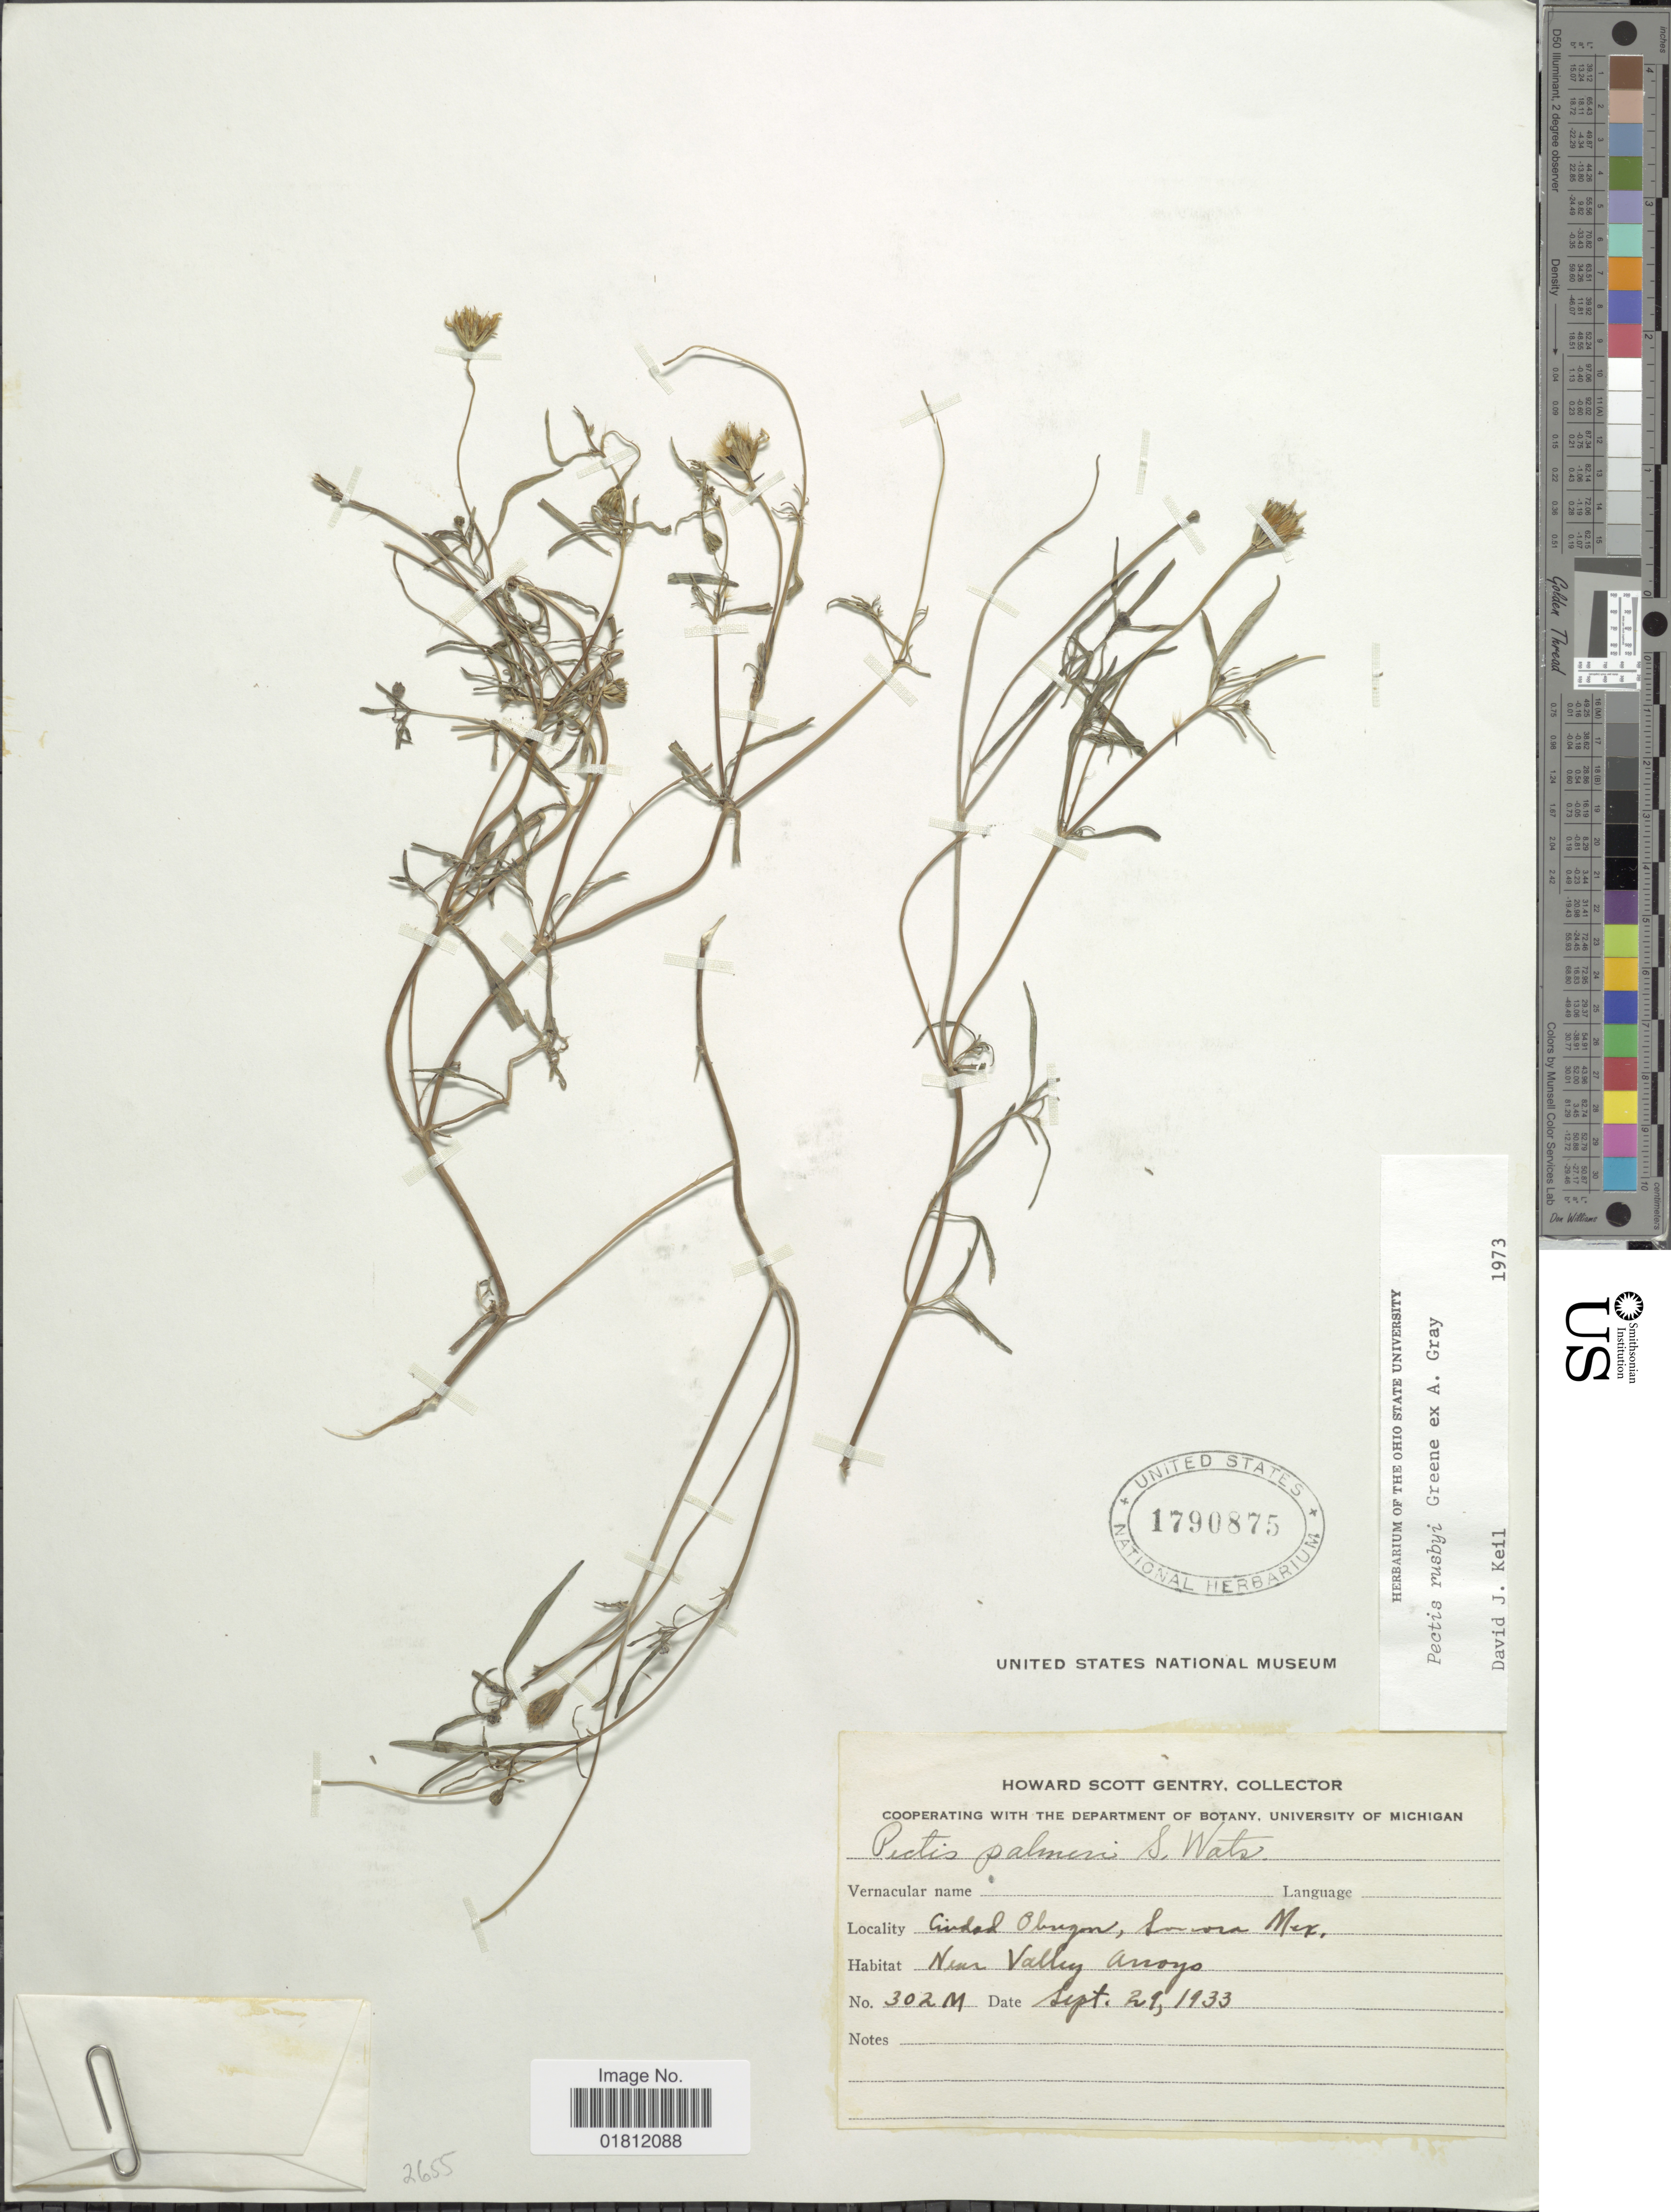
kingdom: Plantae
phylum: Tracheophyta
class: Magnoliopsida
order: Asterales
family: Asteraceae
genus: Pectis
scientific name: Pectis rusbyi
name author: Greene ex A. Gray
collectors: H. S. Gentry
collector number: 302M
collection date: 1933-09-21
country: Mexico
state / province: Sonora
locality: Near Valley Arroyo. Ciudad Obregon Sonora Mex.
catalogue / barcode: US 1790875